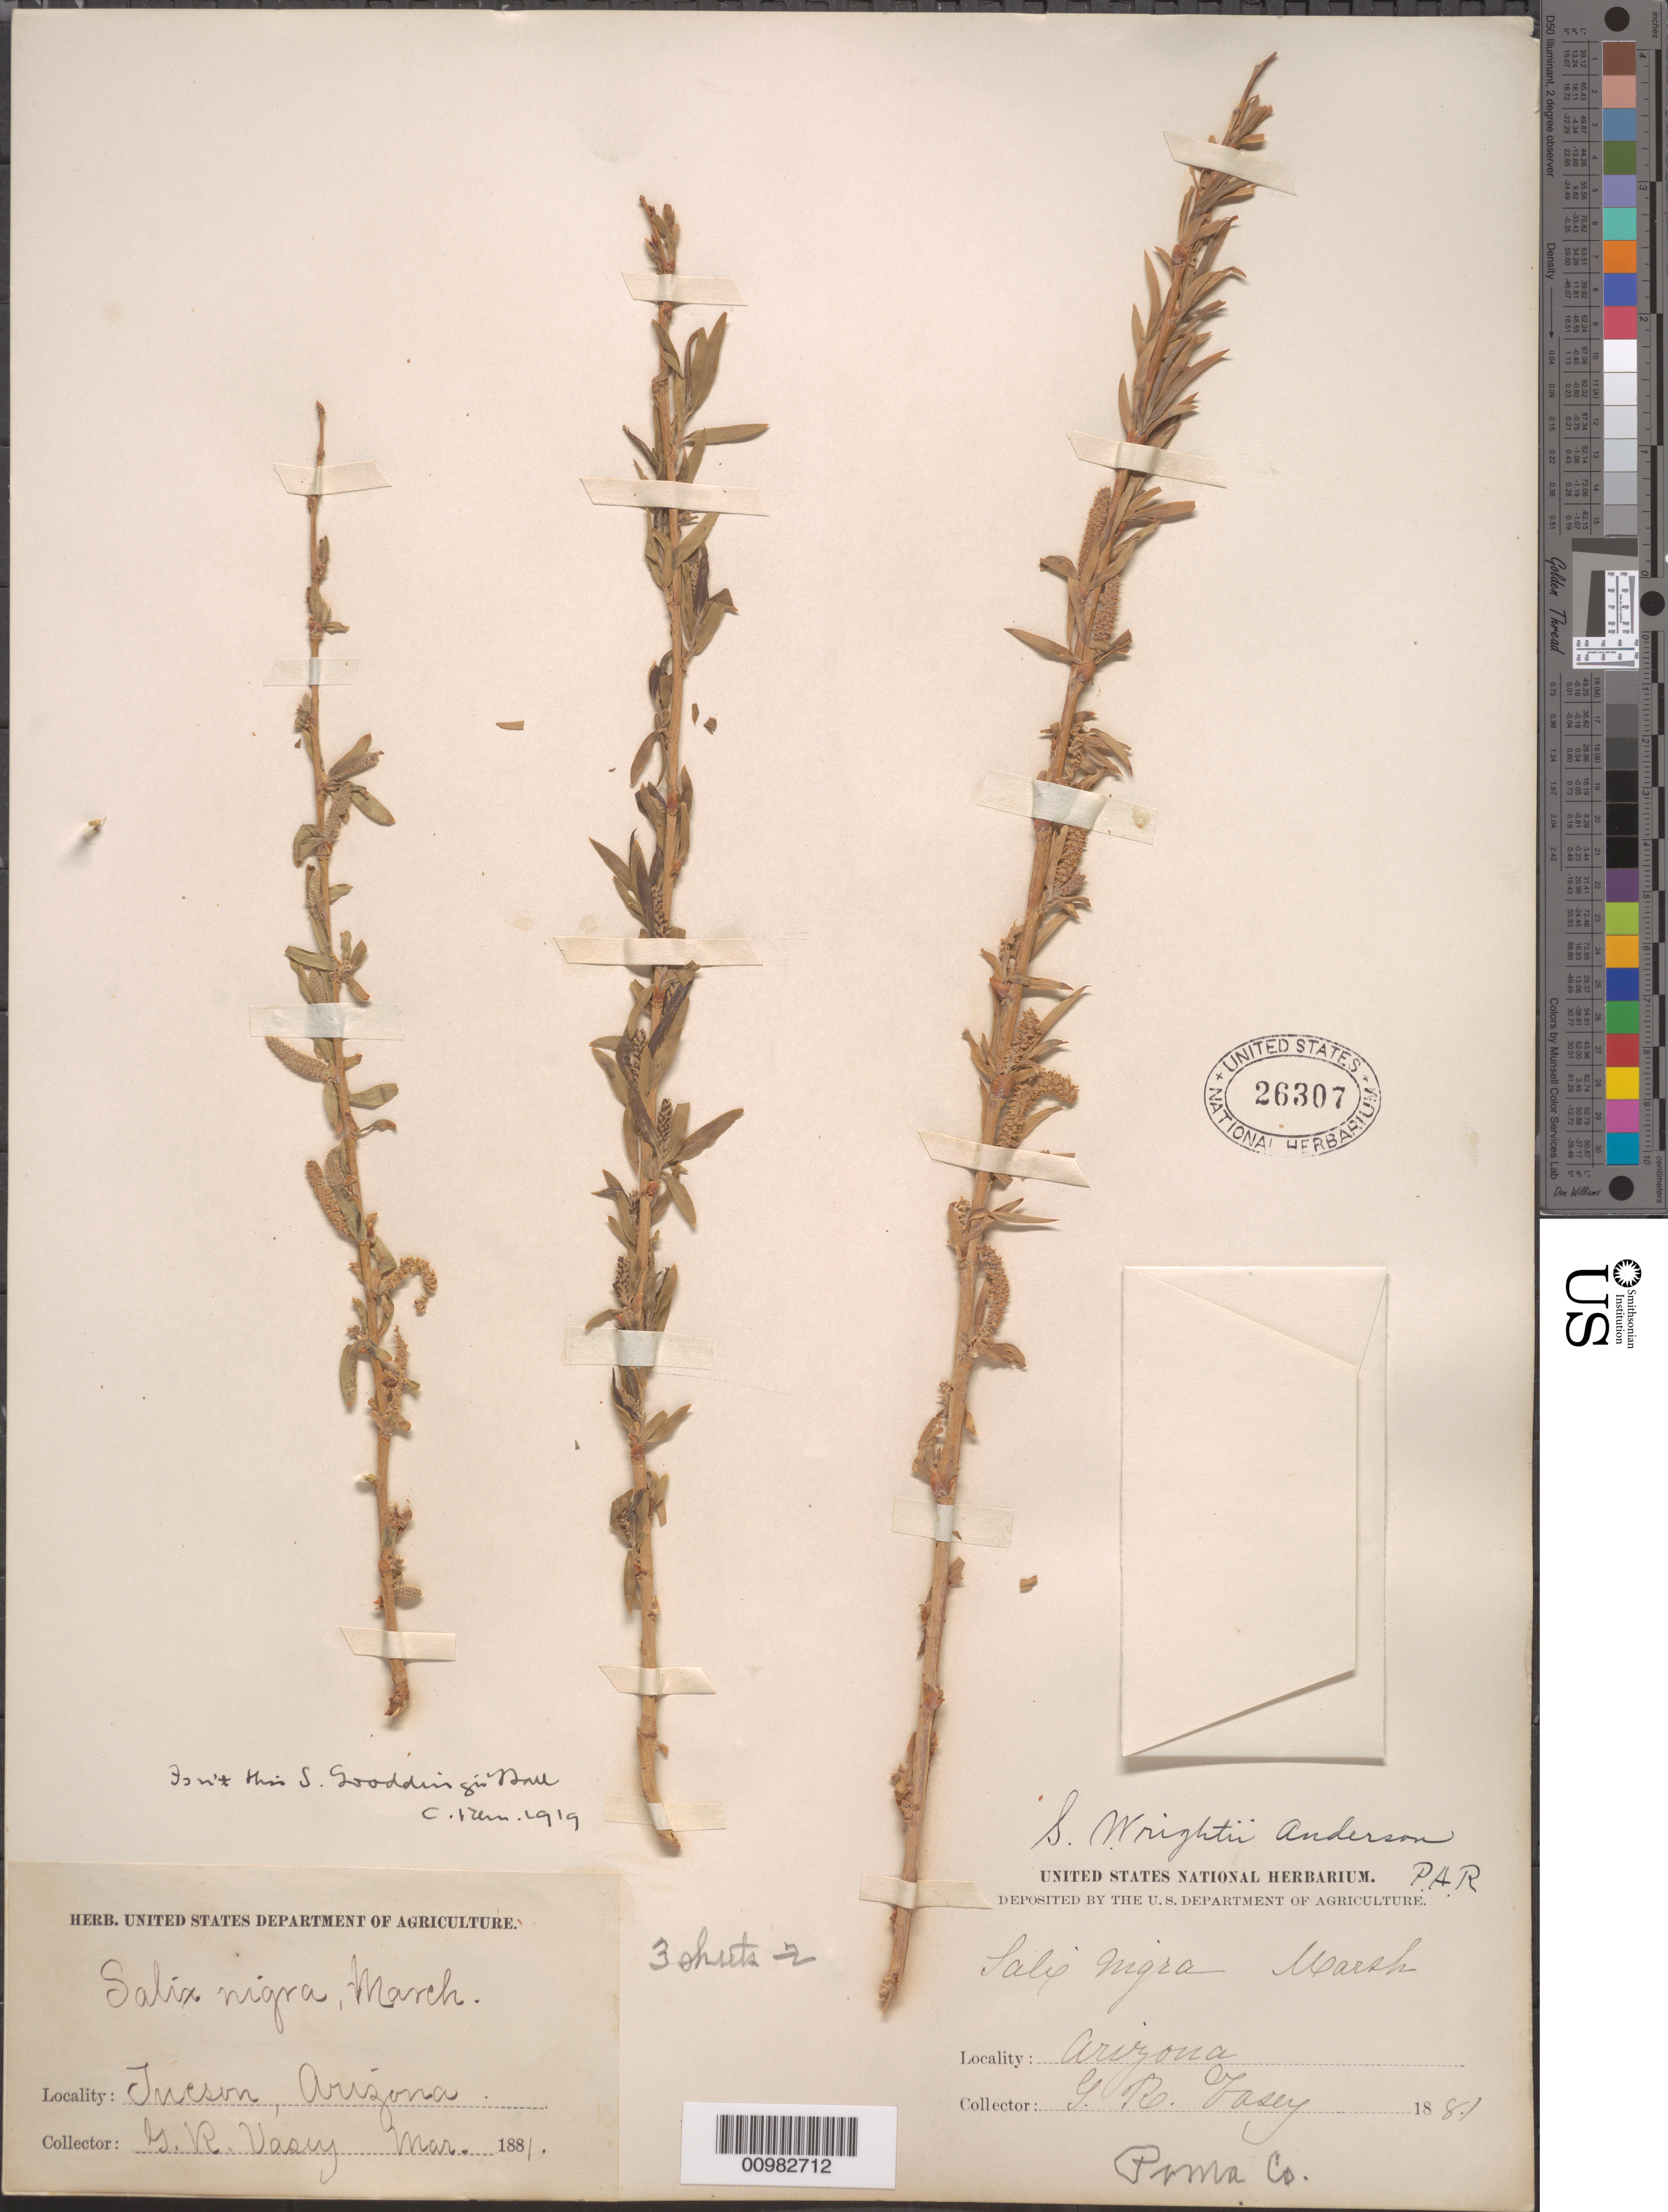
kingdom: Plantae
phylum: Tracheophyta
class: Magnoliopsida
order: Malpighiales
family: Salicaceae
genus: Salix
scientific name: Salix gooddingii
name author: C.R. Ball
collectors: G. Vasey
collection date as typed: Mar 1881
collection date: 1881-03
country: United States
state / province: Arizona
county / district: Pima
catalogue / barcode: US 26307